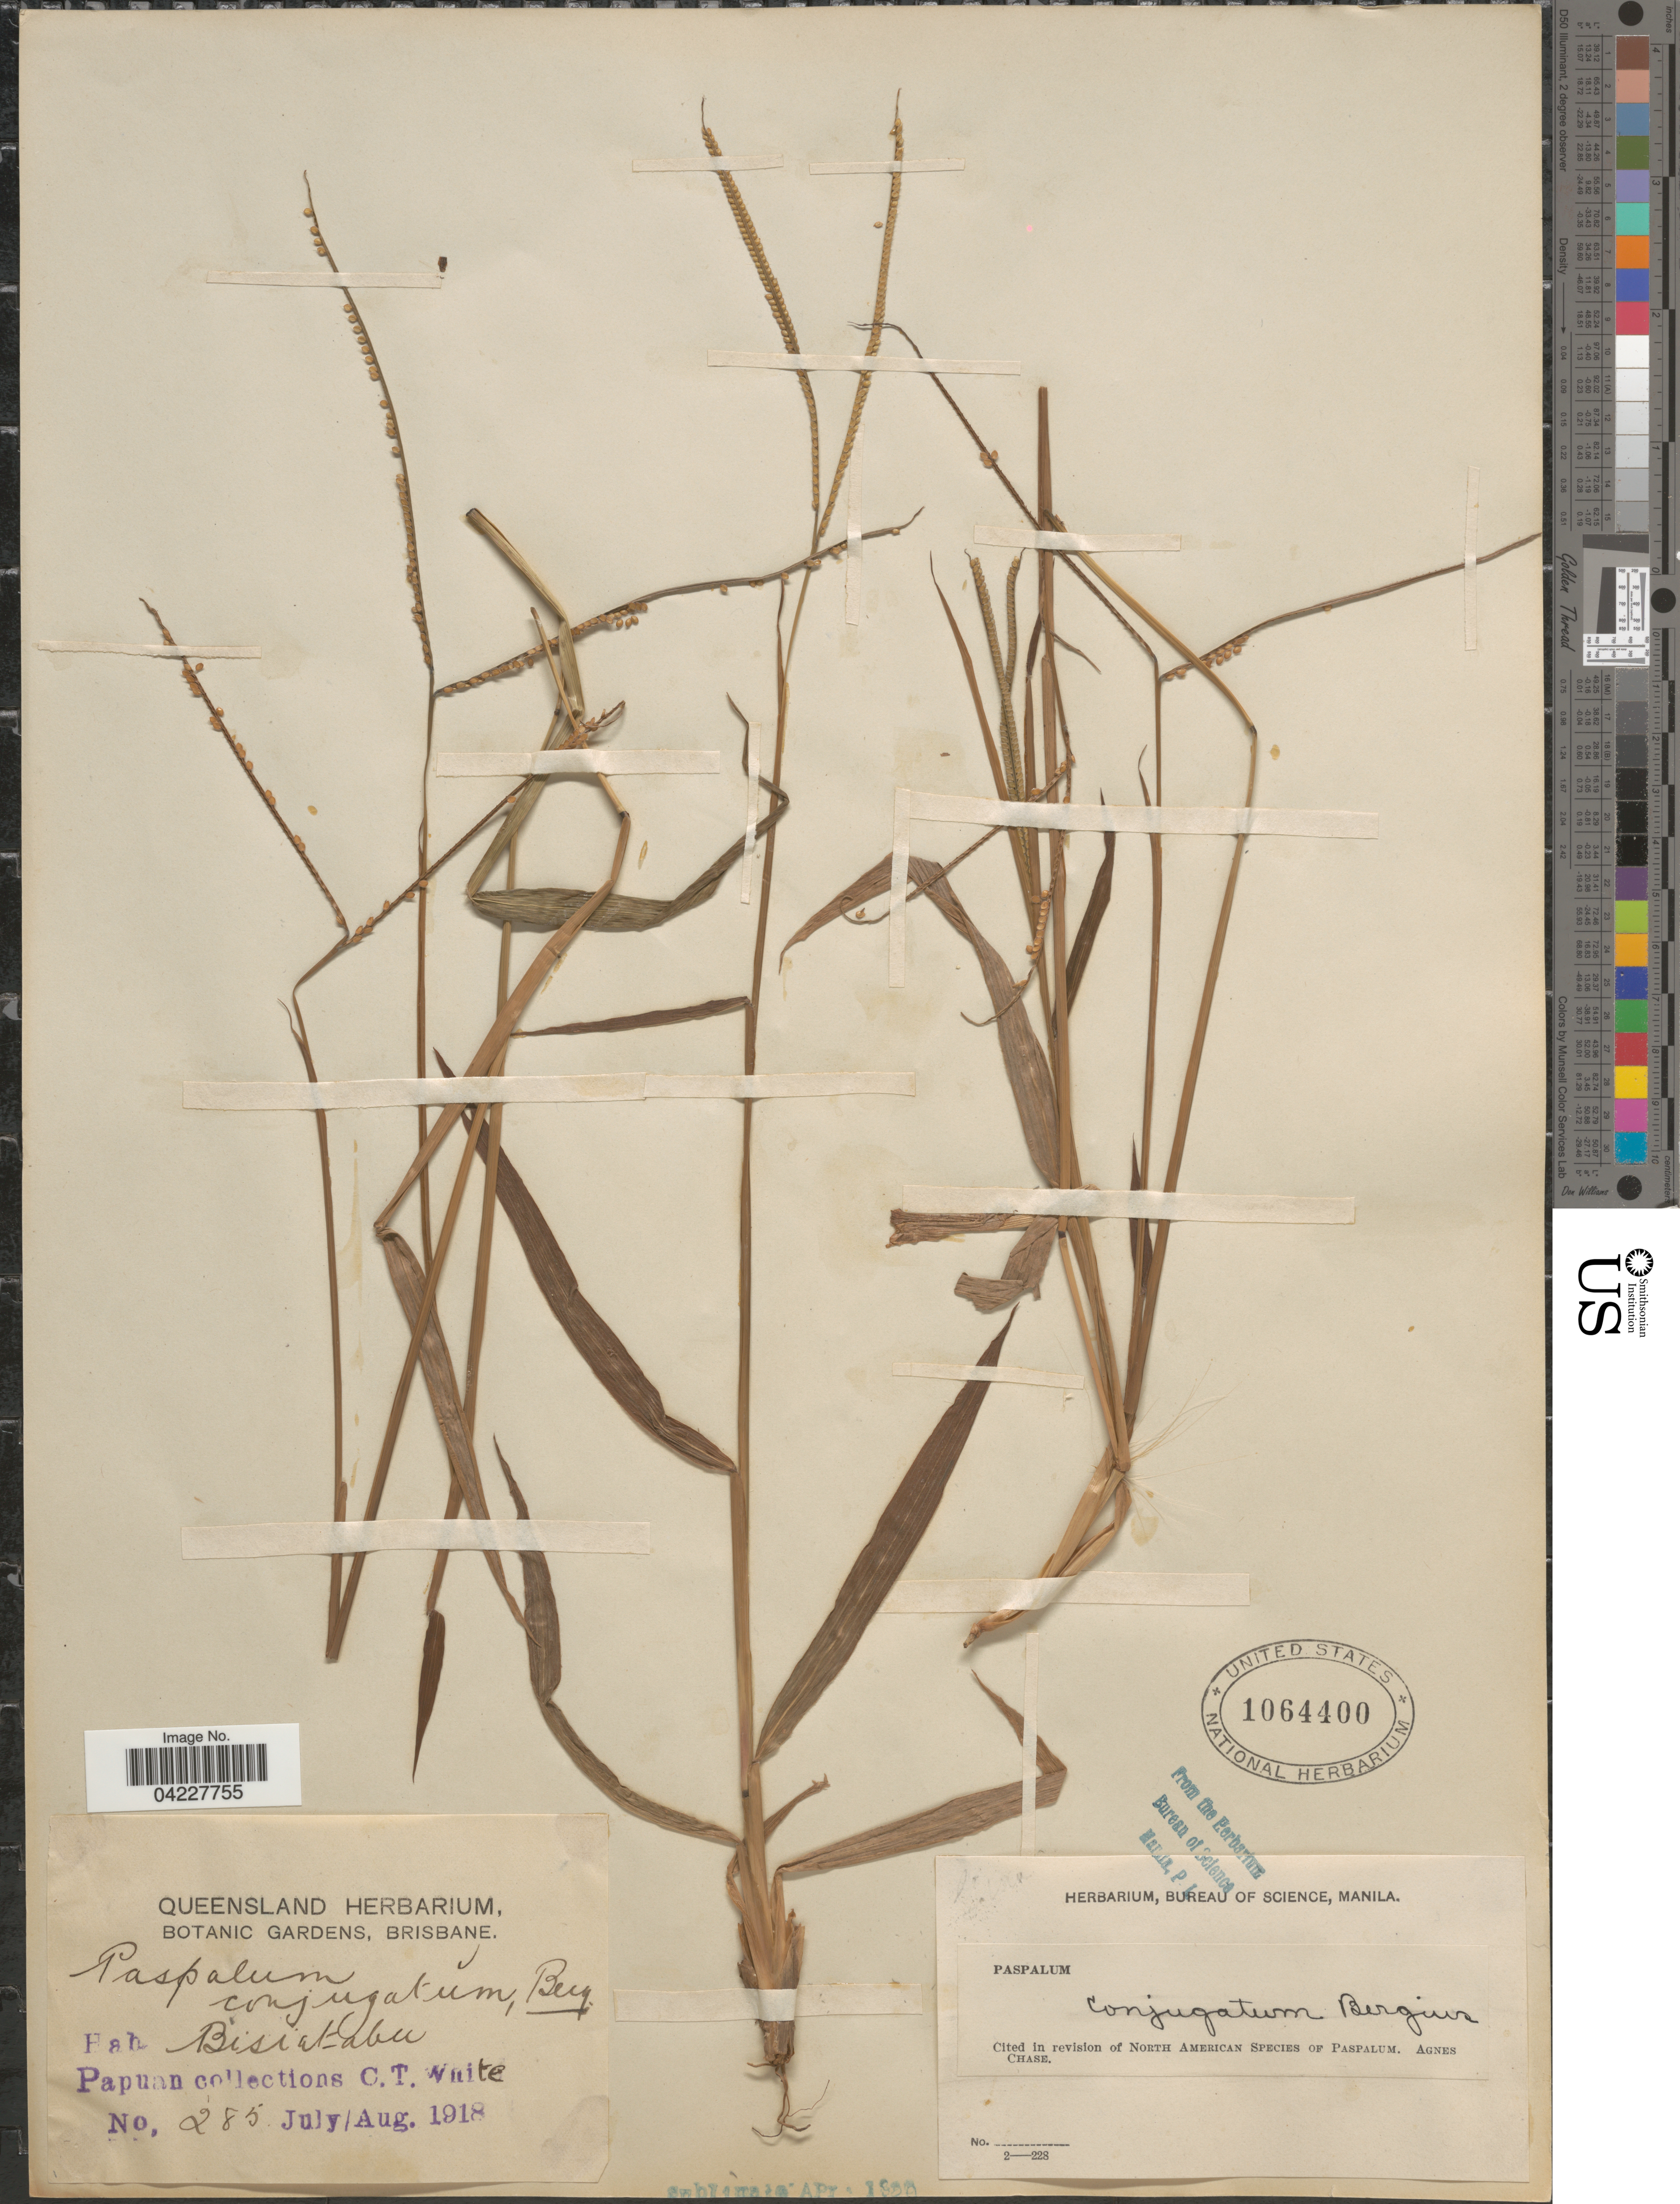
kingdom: Plantae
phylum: Tracheophyta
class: Liliopsida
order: Poales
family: Poaceae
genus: Paspalum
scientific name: Paspalum conjugatum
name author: P.J. Bergius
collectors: C. T. White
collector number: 285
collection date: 1918-07/1918-08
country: Australia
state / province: Queensland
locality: Biscatabu.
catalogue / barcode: US 1064400